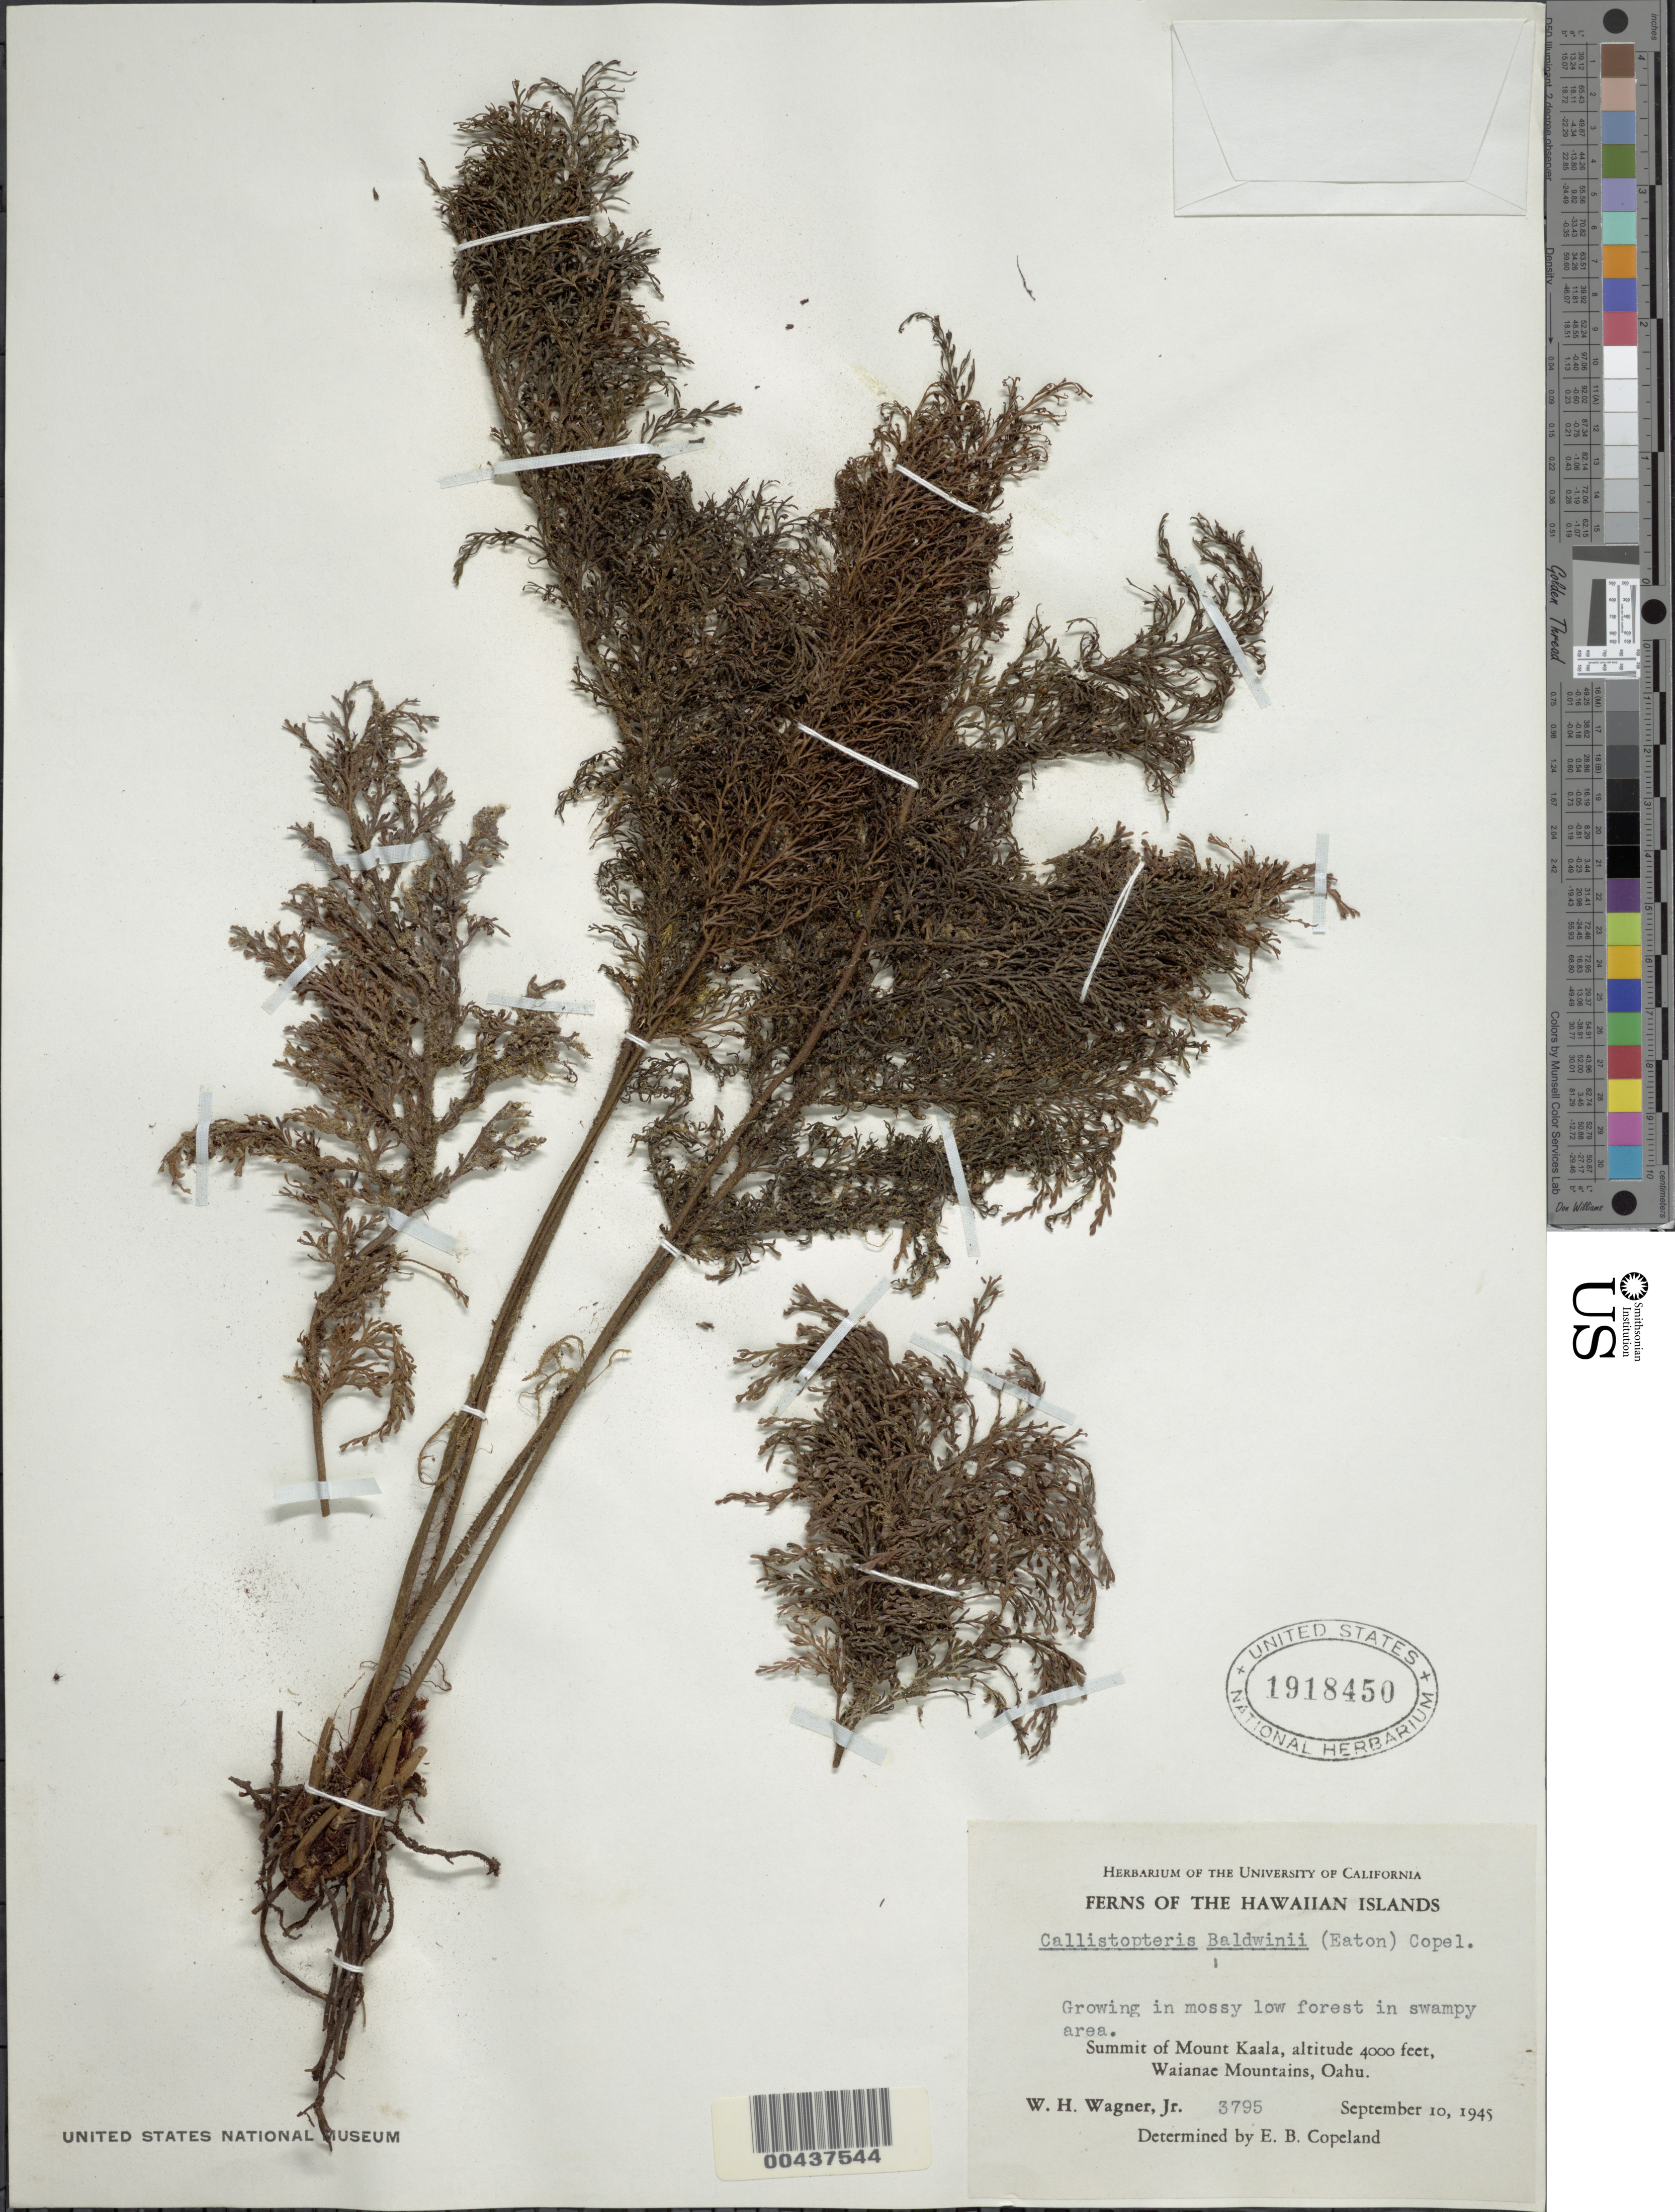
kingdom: Plantae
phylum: Tracheophyta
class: Polypodiopsida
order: Hymenophyllales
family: Hymenophyllaceae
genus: Callistopteris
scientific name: Callistopteris baueriana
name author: Copel.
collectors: W. H. Wagner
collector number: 3795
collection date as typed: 10 Sep 1945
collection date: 1945-09-10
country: United States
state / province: Hawaii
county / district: Honolulu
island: Oahu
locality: summit of Mount Kaala, Waianae Mountains, Oahu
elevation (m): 1219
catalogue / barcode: US 1918450